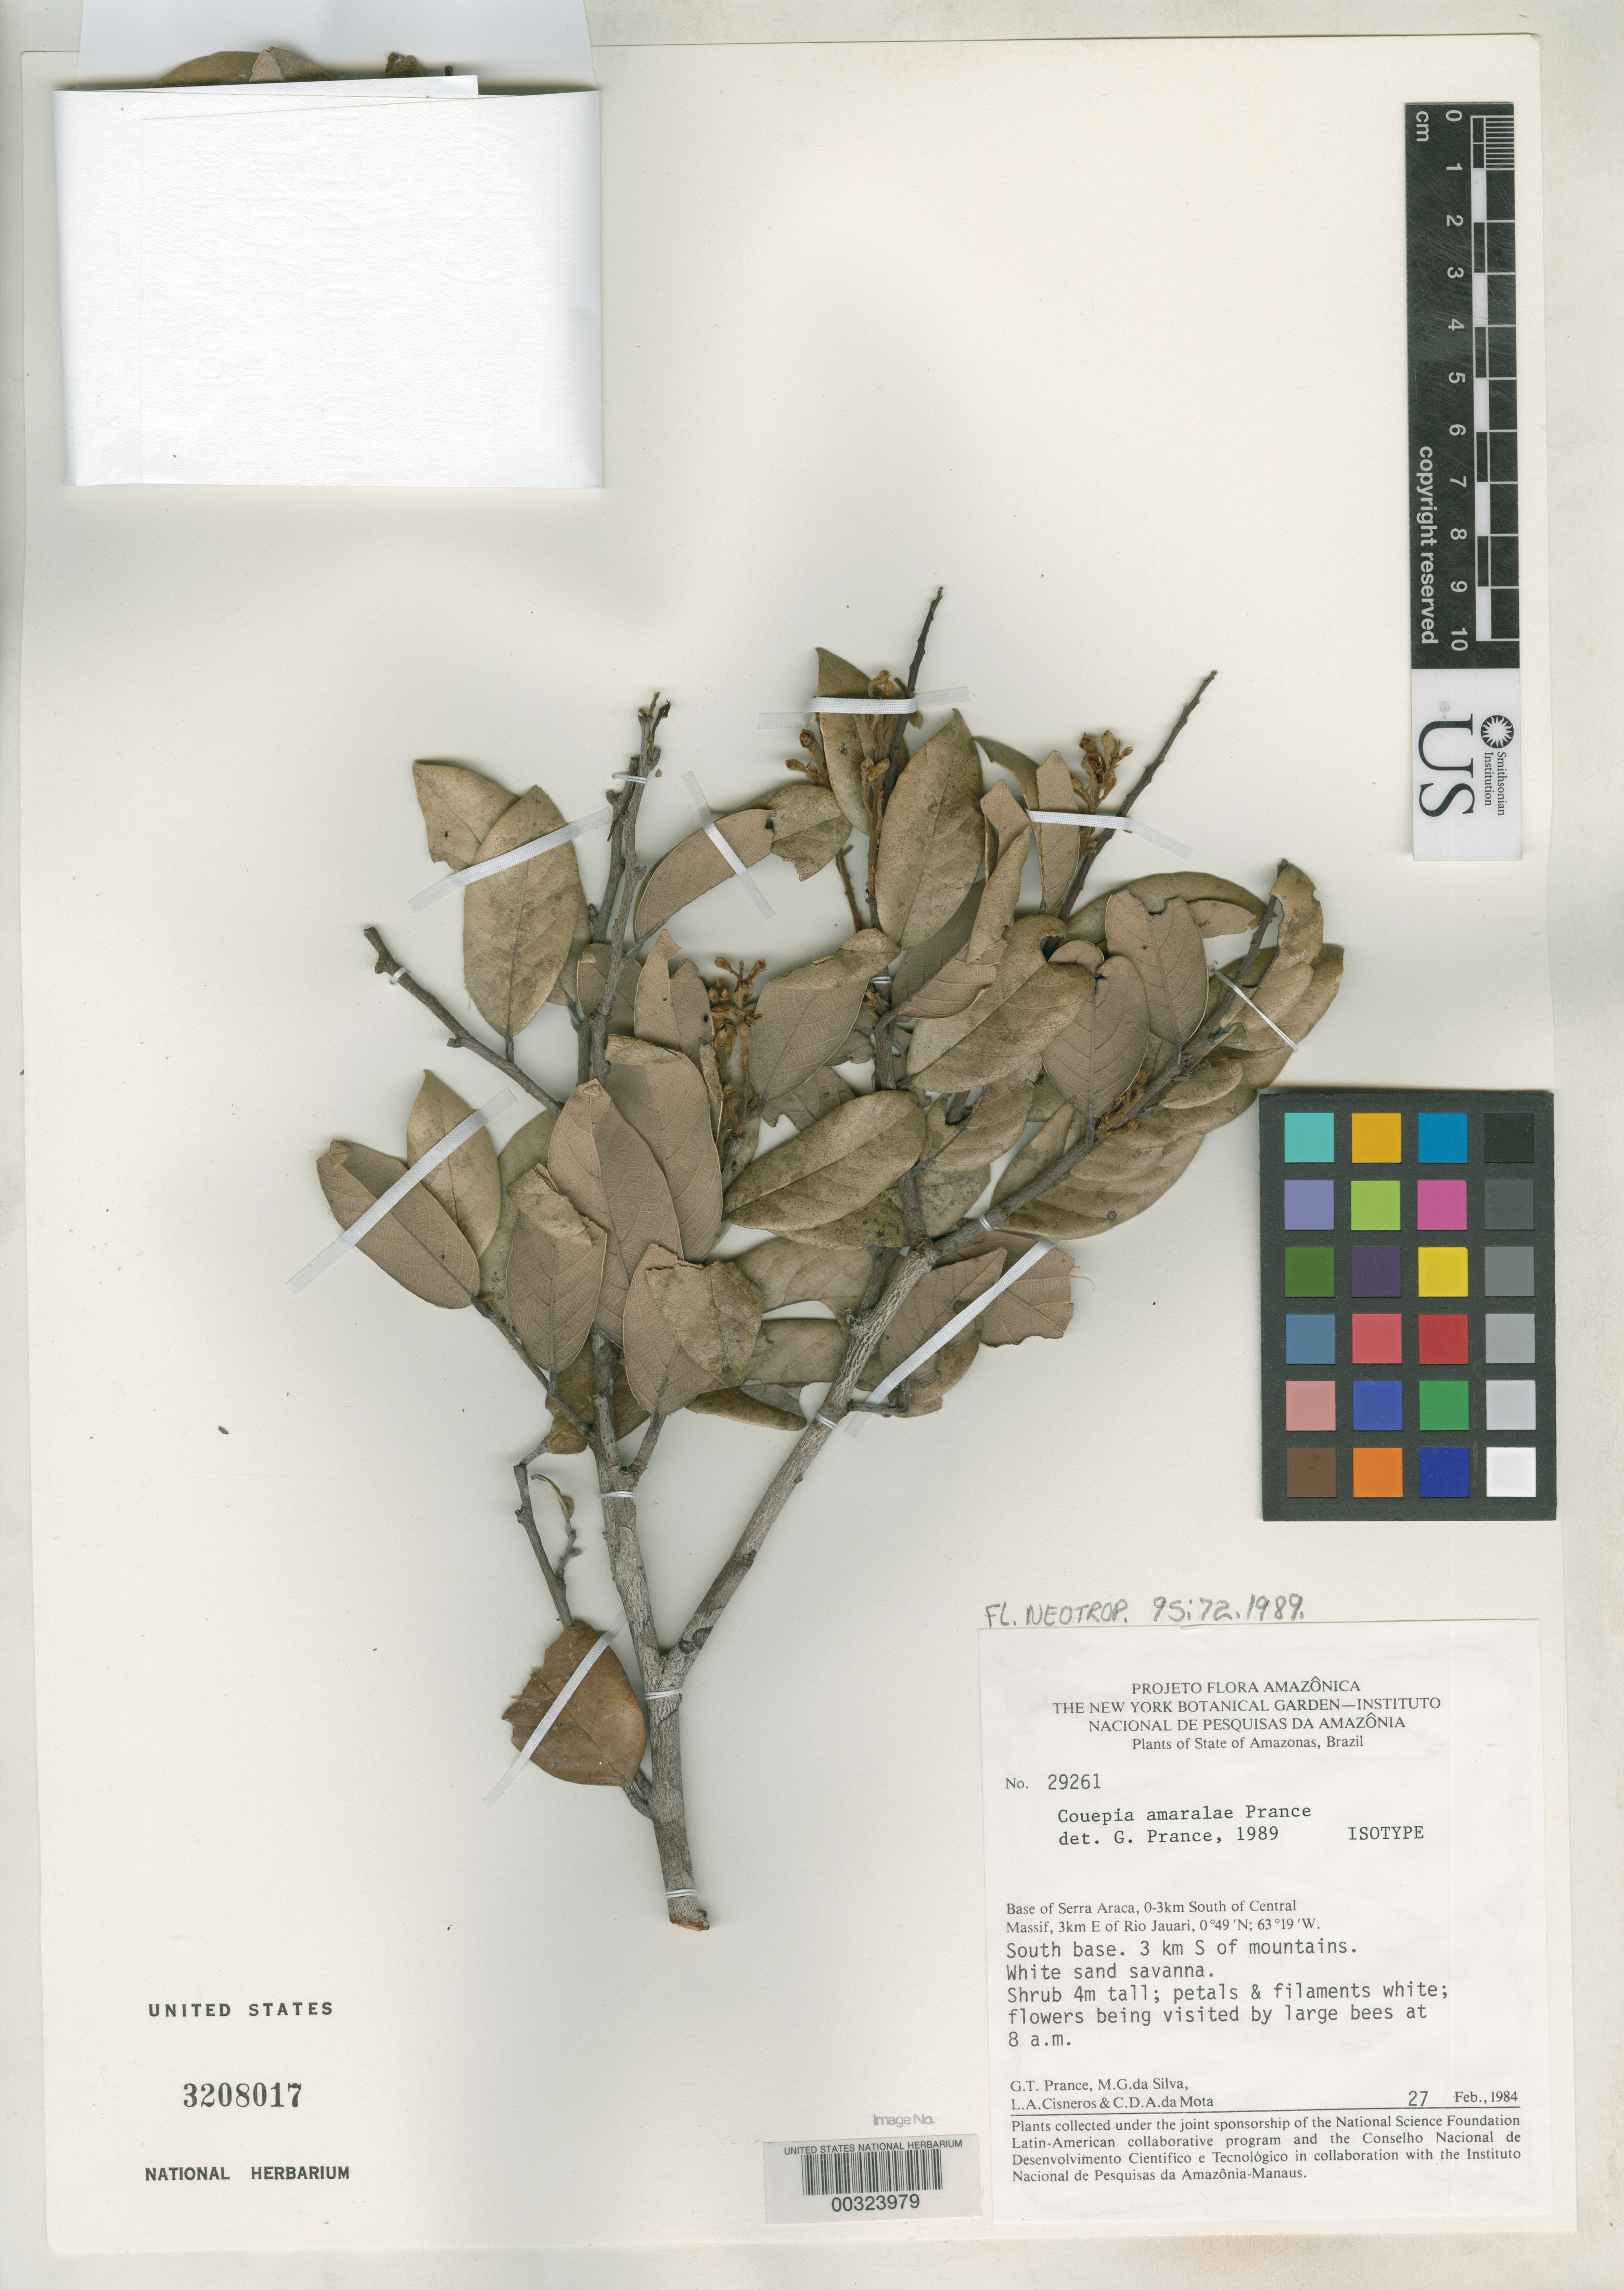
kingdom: Plantae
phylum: Tracheophyta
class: Magnoliopsida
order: Malpighiales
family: Chrysobalanaceae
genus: Couepia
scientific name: Couepia amaraliae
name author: Prance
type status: Isotype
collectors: G. T. Prance, M. G. Silva, L. Cisneros & C. D. A. Mota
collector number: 29261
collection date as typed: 27 Feb 1984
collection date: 1984-02-27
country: Brazil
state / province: Amazonas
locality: Base of Serra Araca, 0-3 km S of Central Massif, 3 km E of Rio Jauari, S base, 3 km S of mountains.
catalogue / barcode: US 3208017